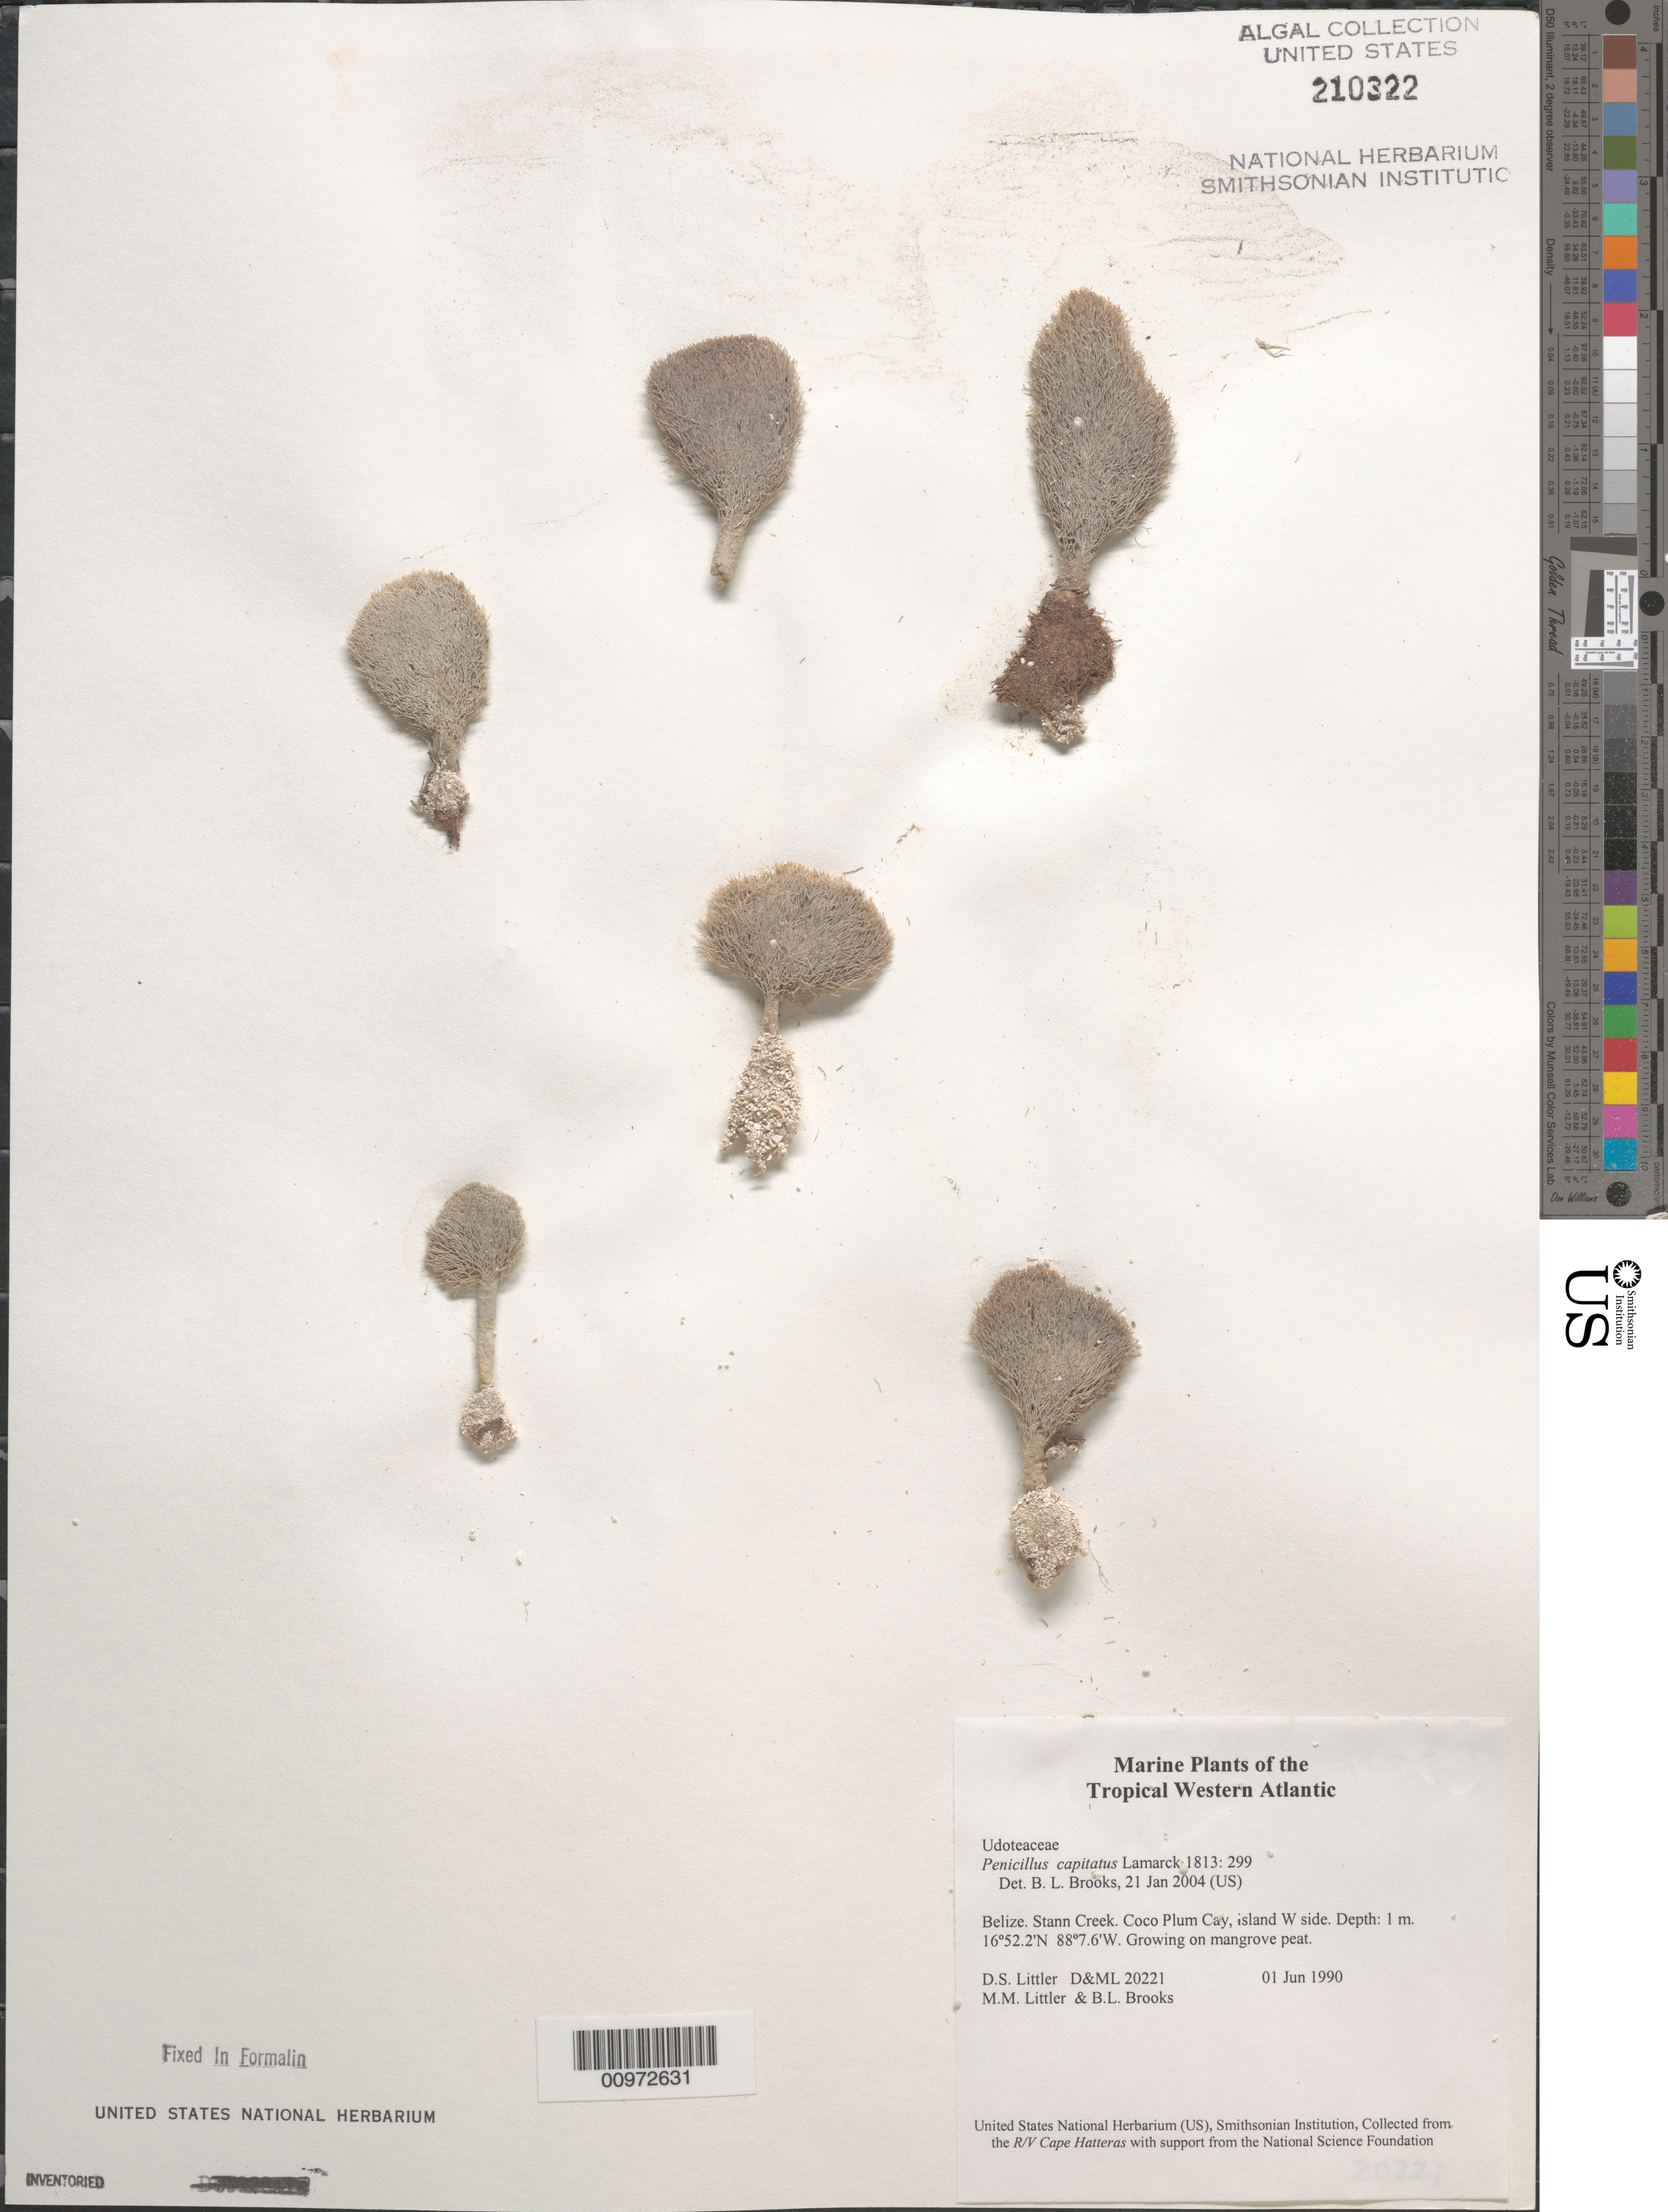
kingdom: Plantae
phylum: Chlorophyta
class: Ulvophyceae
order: Bryopsidales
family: Udoteaceae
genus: Penicillus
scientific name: Penicillus capitatus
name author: Lam.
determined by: Brooks, B. L., (BOT), Smithsonian Institution - National Museum of Natural History (UNITED STATES)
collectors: D. S. Littler, M. M. Littler & B. Brooks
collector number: D&ML 20221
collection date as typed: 01 Jun 1990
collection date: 1990-06-01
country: Belize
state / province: Stann Creek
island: Coco Plum Cay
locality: West side of island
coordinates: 16 52.2'N, 88 7.6'W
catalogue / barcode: US 210322